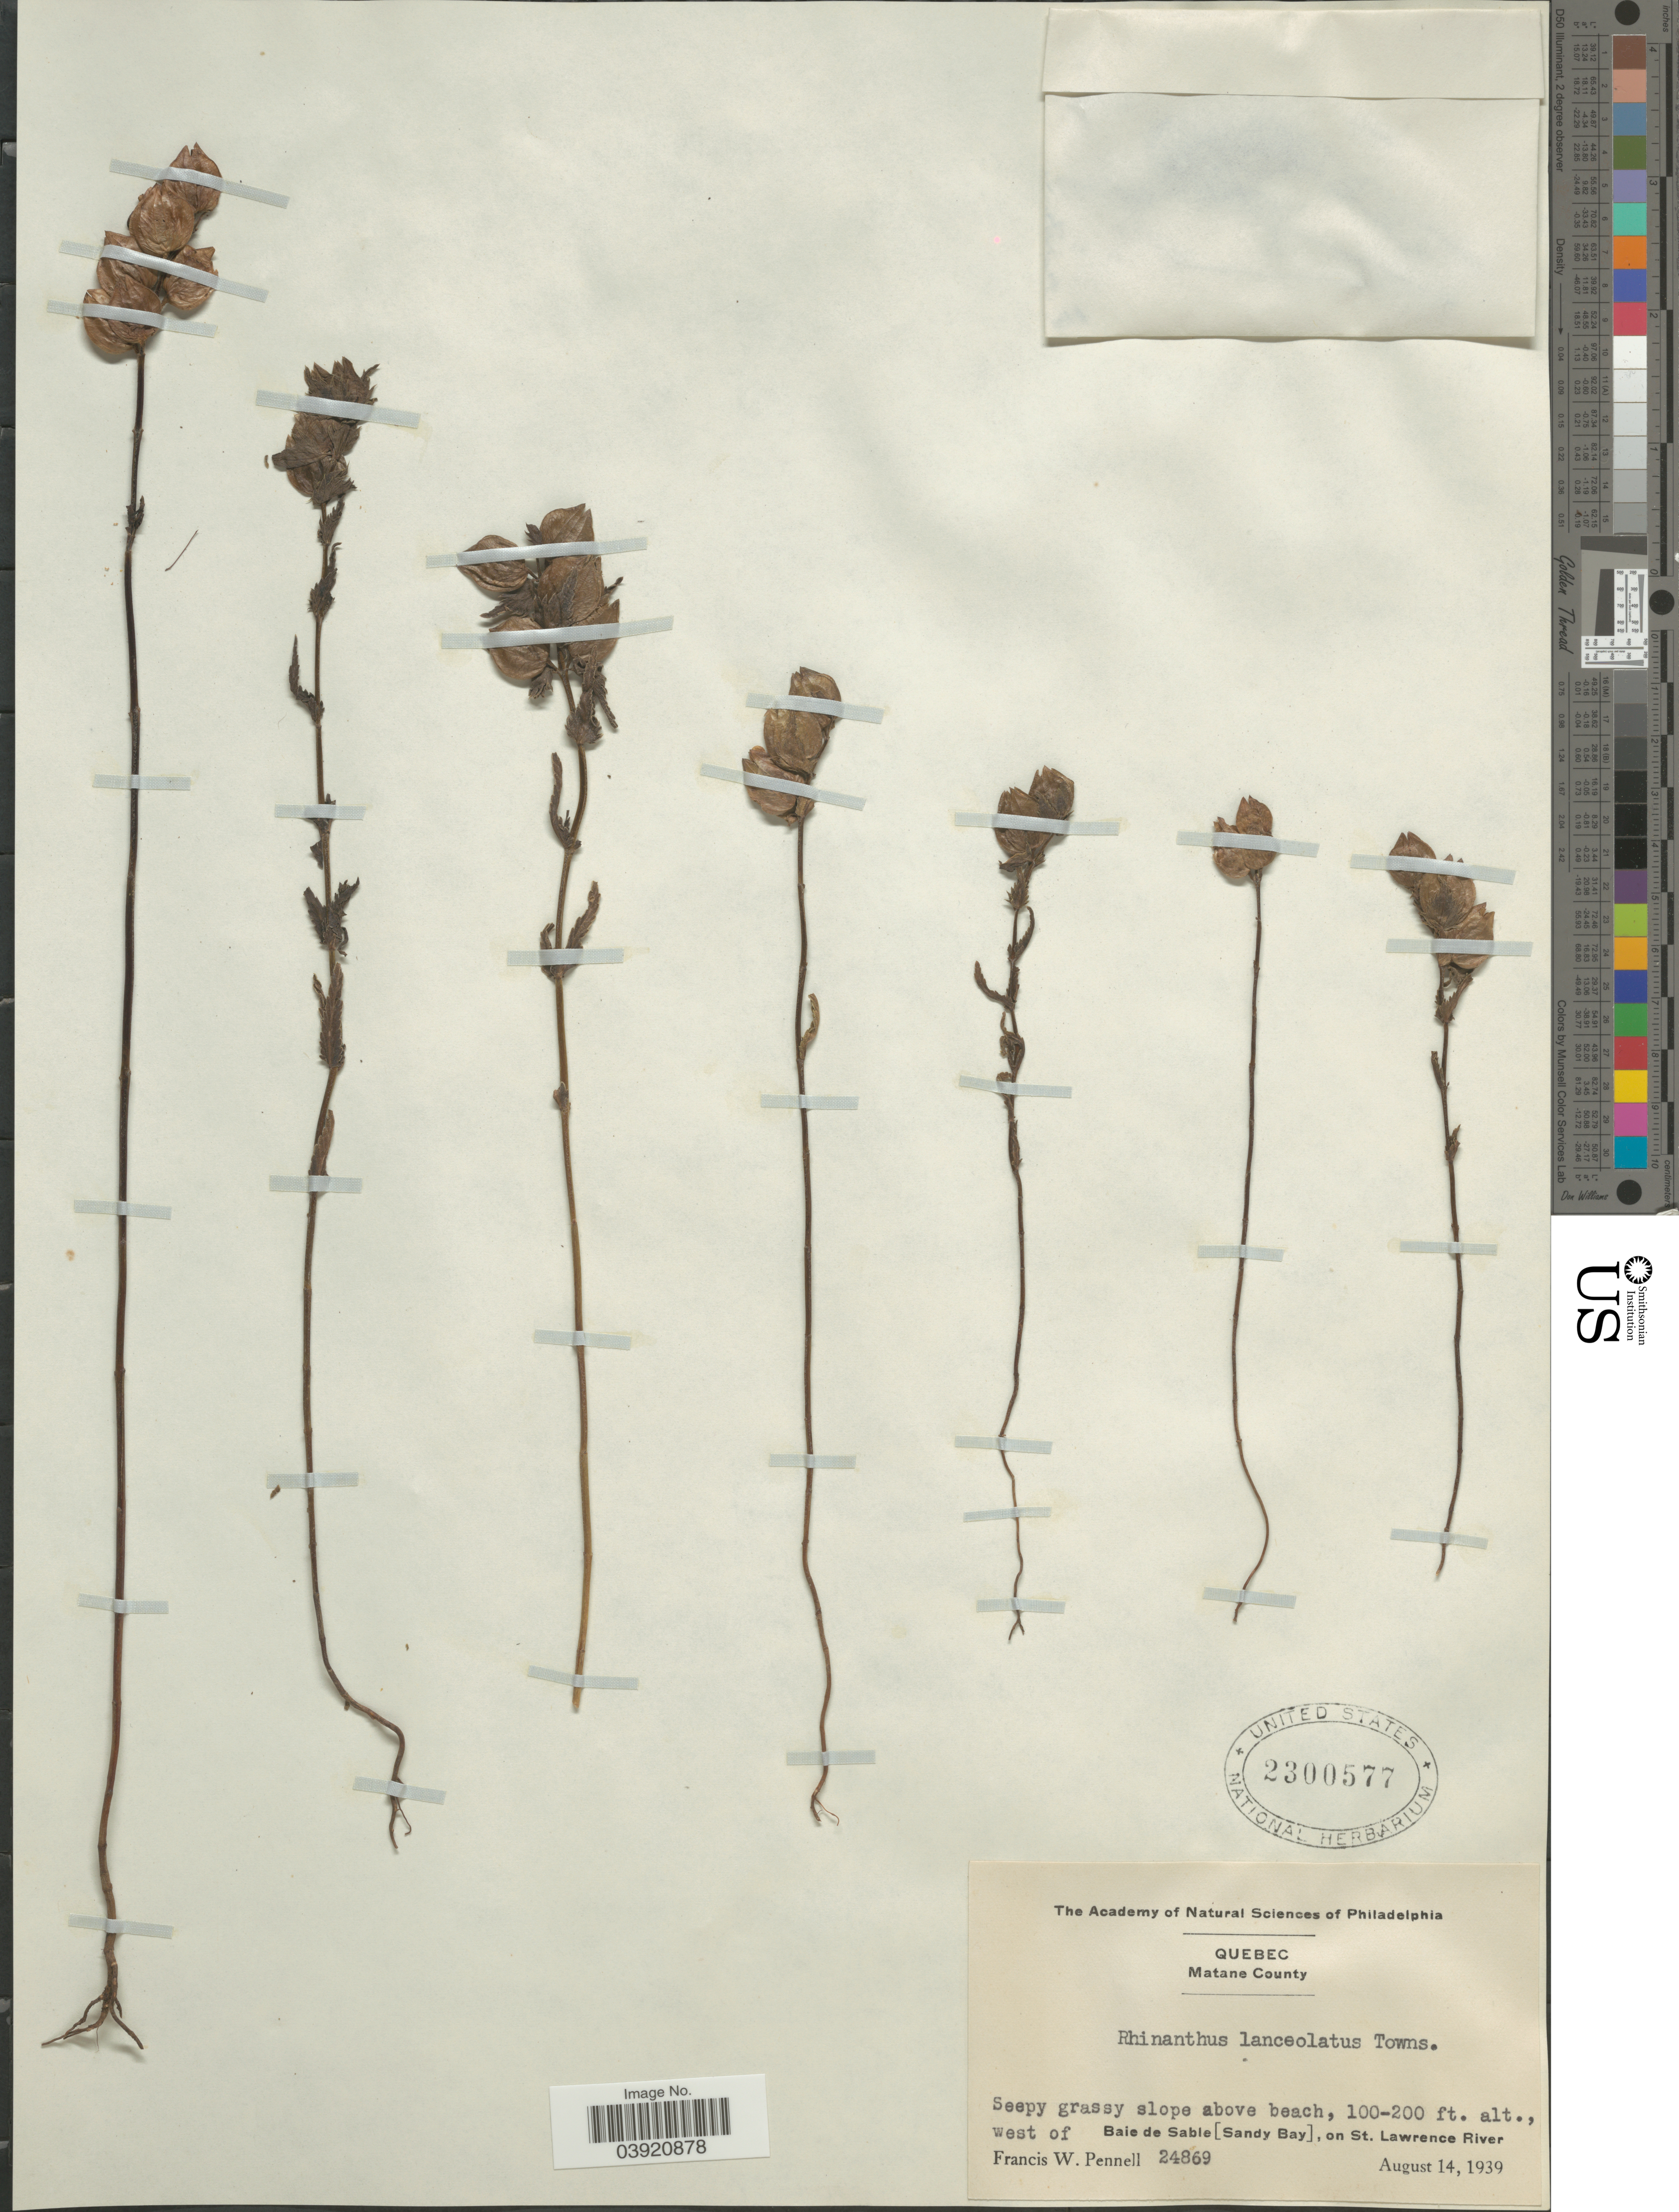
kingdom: Plantae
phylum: Tracheophyta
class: Magnoliopsida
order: Lamiales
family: Orobanchaceae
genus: Rhinanthus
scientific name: Rhinanthus sp.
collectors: F. W. Pennell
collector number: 24869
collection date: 1939-08-14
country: Canada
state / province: Quebec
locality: Matane County. Seepy grassy slope above beach, west of Baie de Sable [Sandy Bay], on St. Lawrence River.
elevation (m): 30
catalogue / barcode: US 2300577